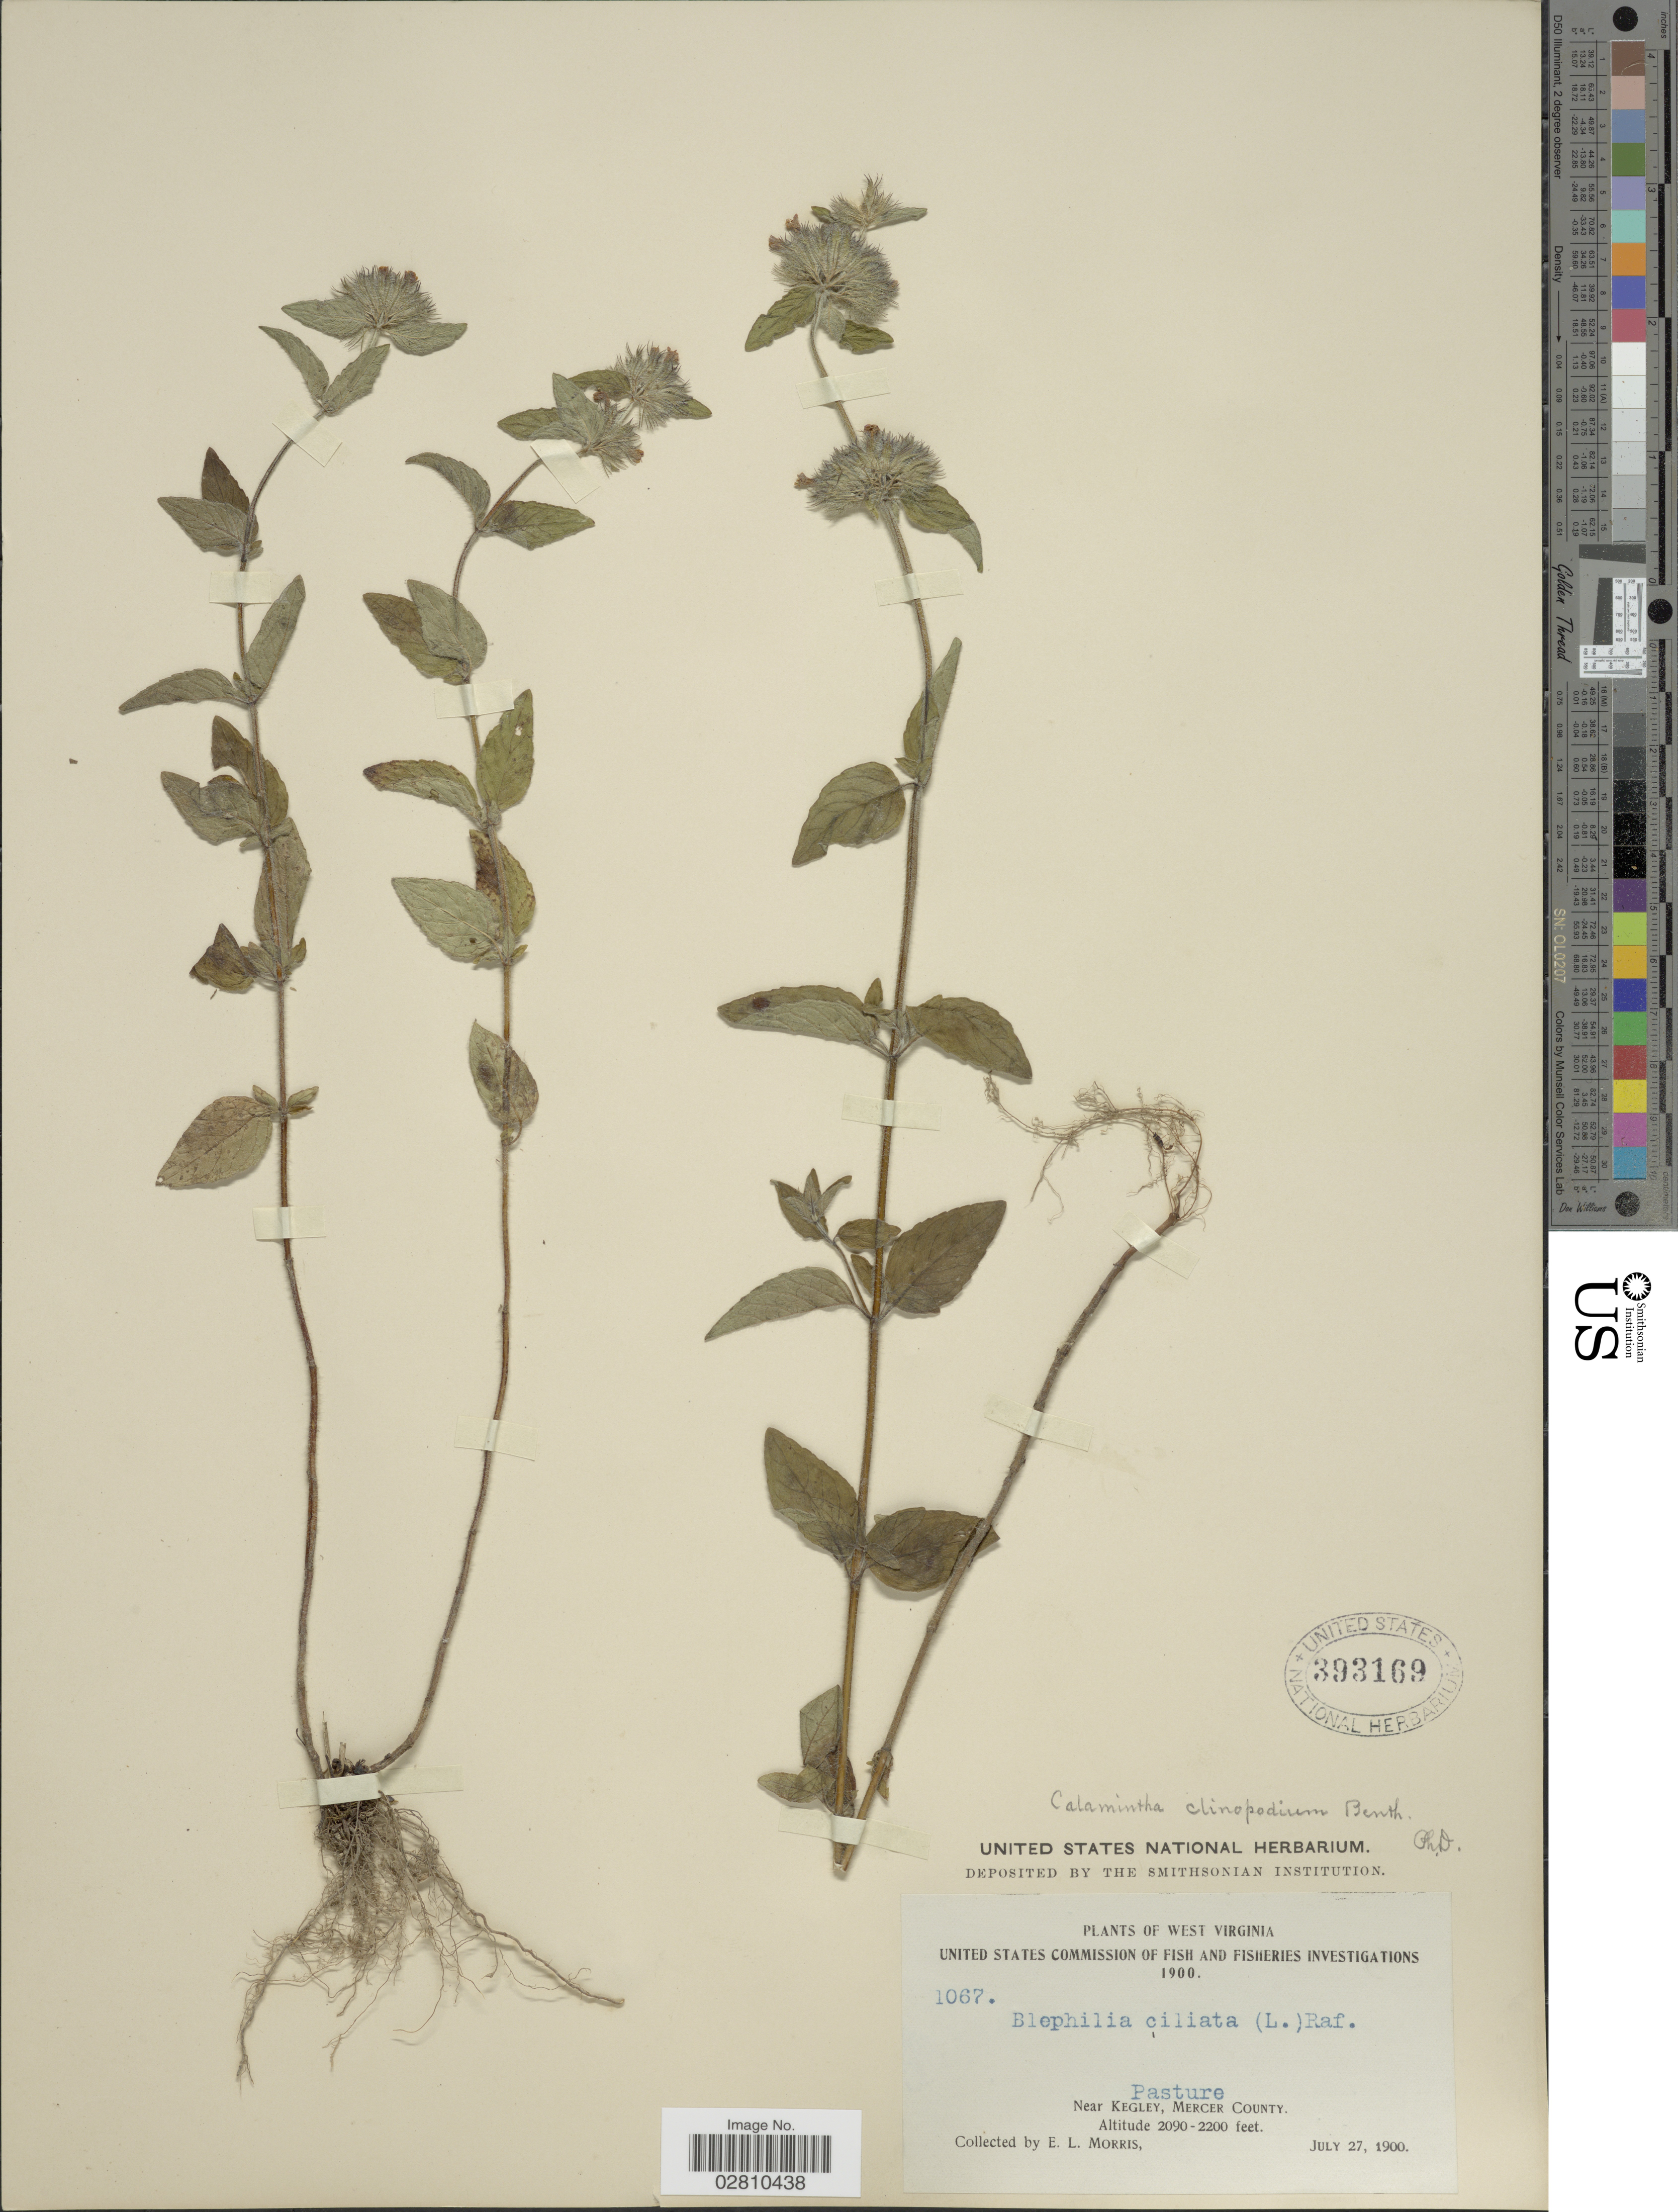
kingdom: Plantae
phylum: Tracheophyta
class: Magnoliopsida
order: Lamiales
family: Lamiaceae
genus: Clinopodium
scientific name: Clinopodium vulgare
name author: L.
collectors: E. Morris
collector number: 1067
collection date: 1900-07-27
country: United States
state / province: West Virginia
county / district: Mercer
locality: Pasture. Near Kegley, Mercer County.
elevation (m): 637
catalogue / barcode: US 393169